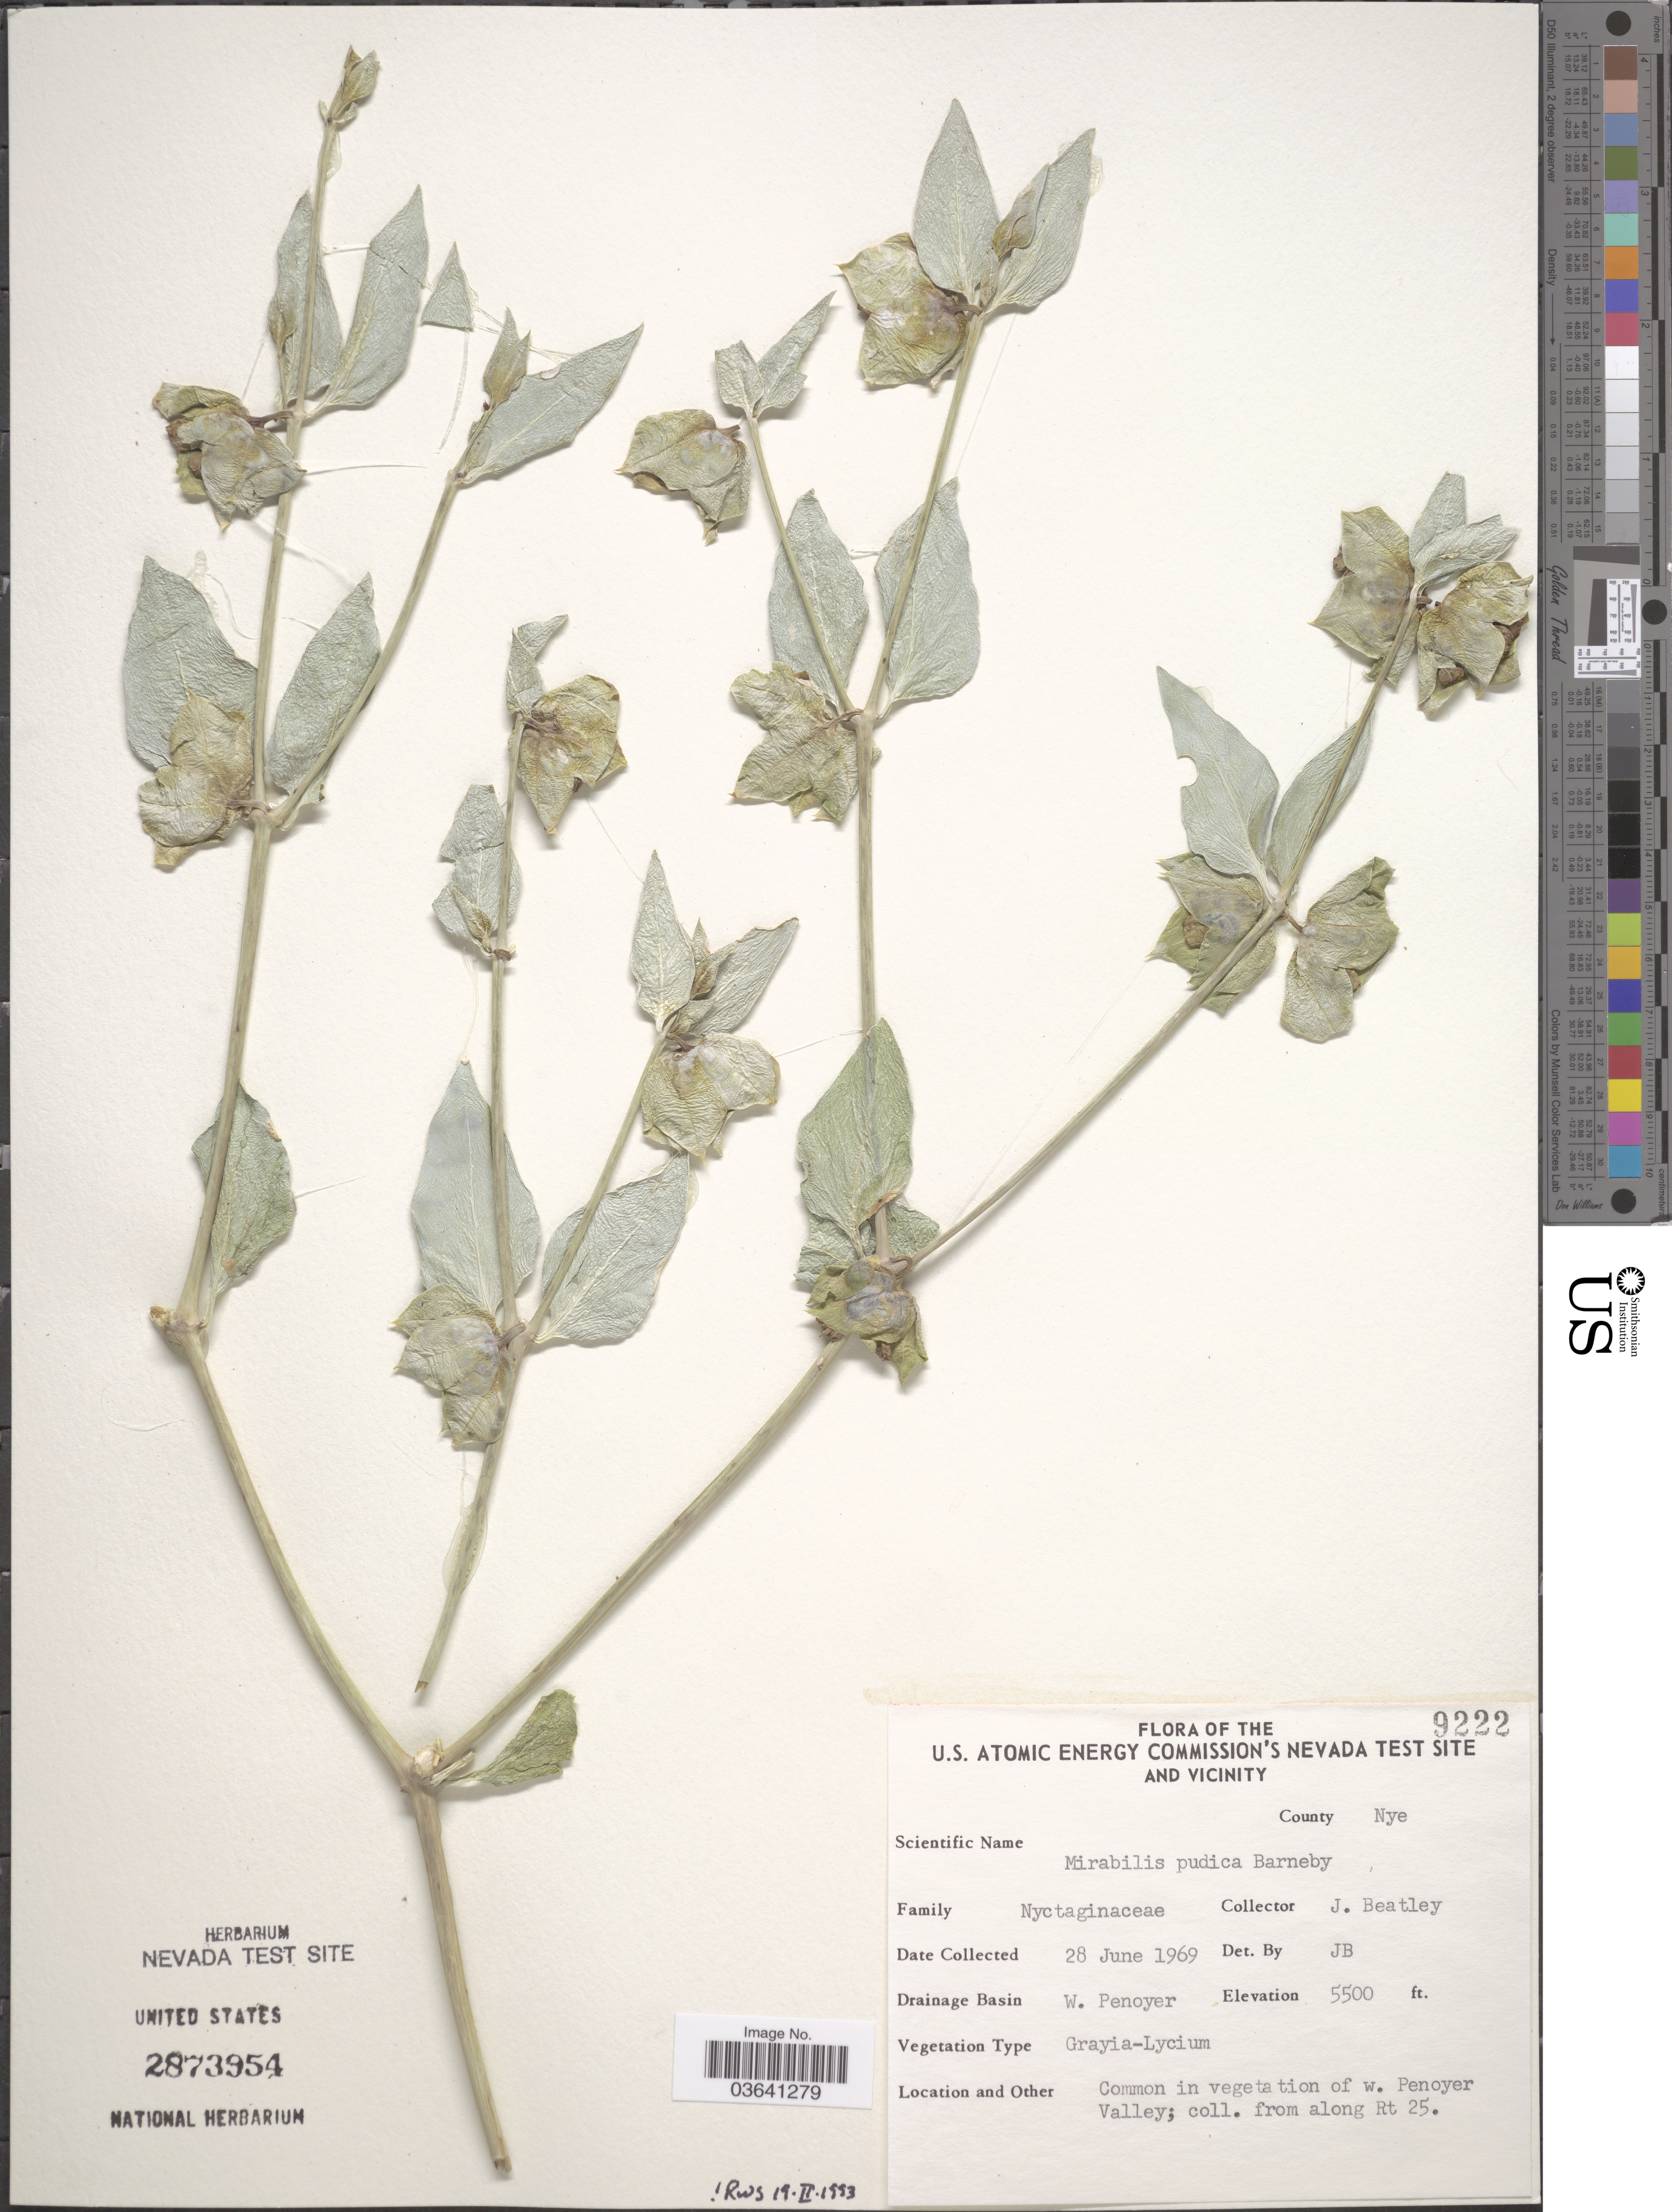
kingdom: Plantae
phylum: Tracheophyta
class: Magnoliopsida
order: Caryophyllales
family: Nyctaginaceae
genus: Mirabilis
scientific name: Mirabilis pudica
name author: Barneby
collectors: J. C. Beatley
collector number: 9222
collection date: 1969-06-28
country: United States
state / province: Nevada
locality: U.S. Atomic Energy Commission's Nevada Test Site and Vicinity. County Nye. Drainage Basin W. Penoyer. W. Penoyer Valley. Along Rt 25.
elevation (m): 1676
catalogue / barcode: US 2873954